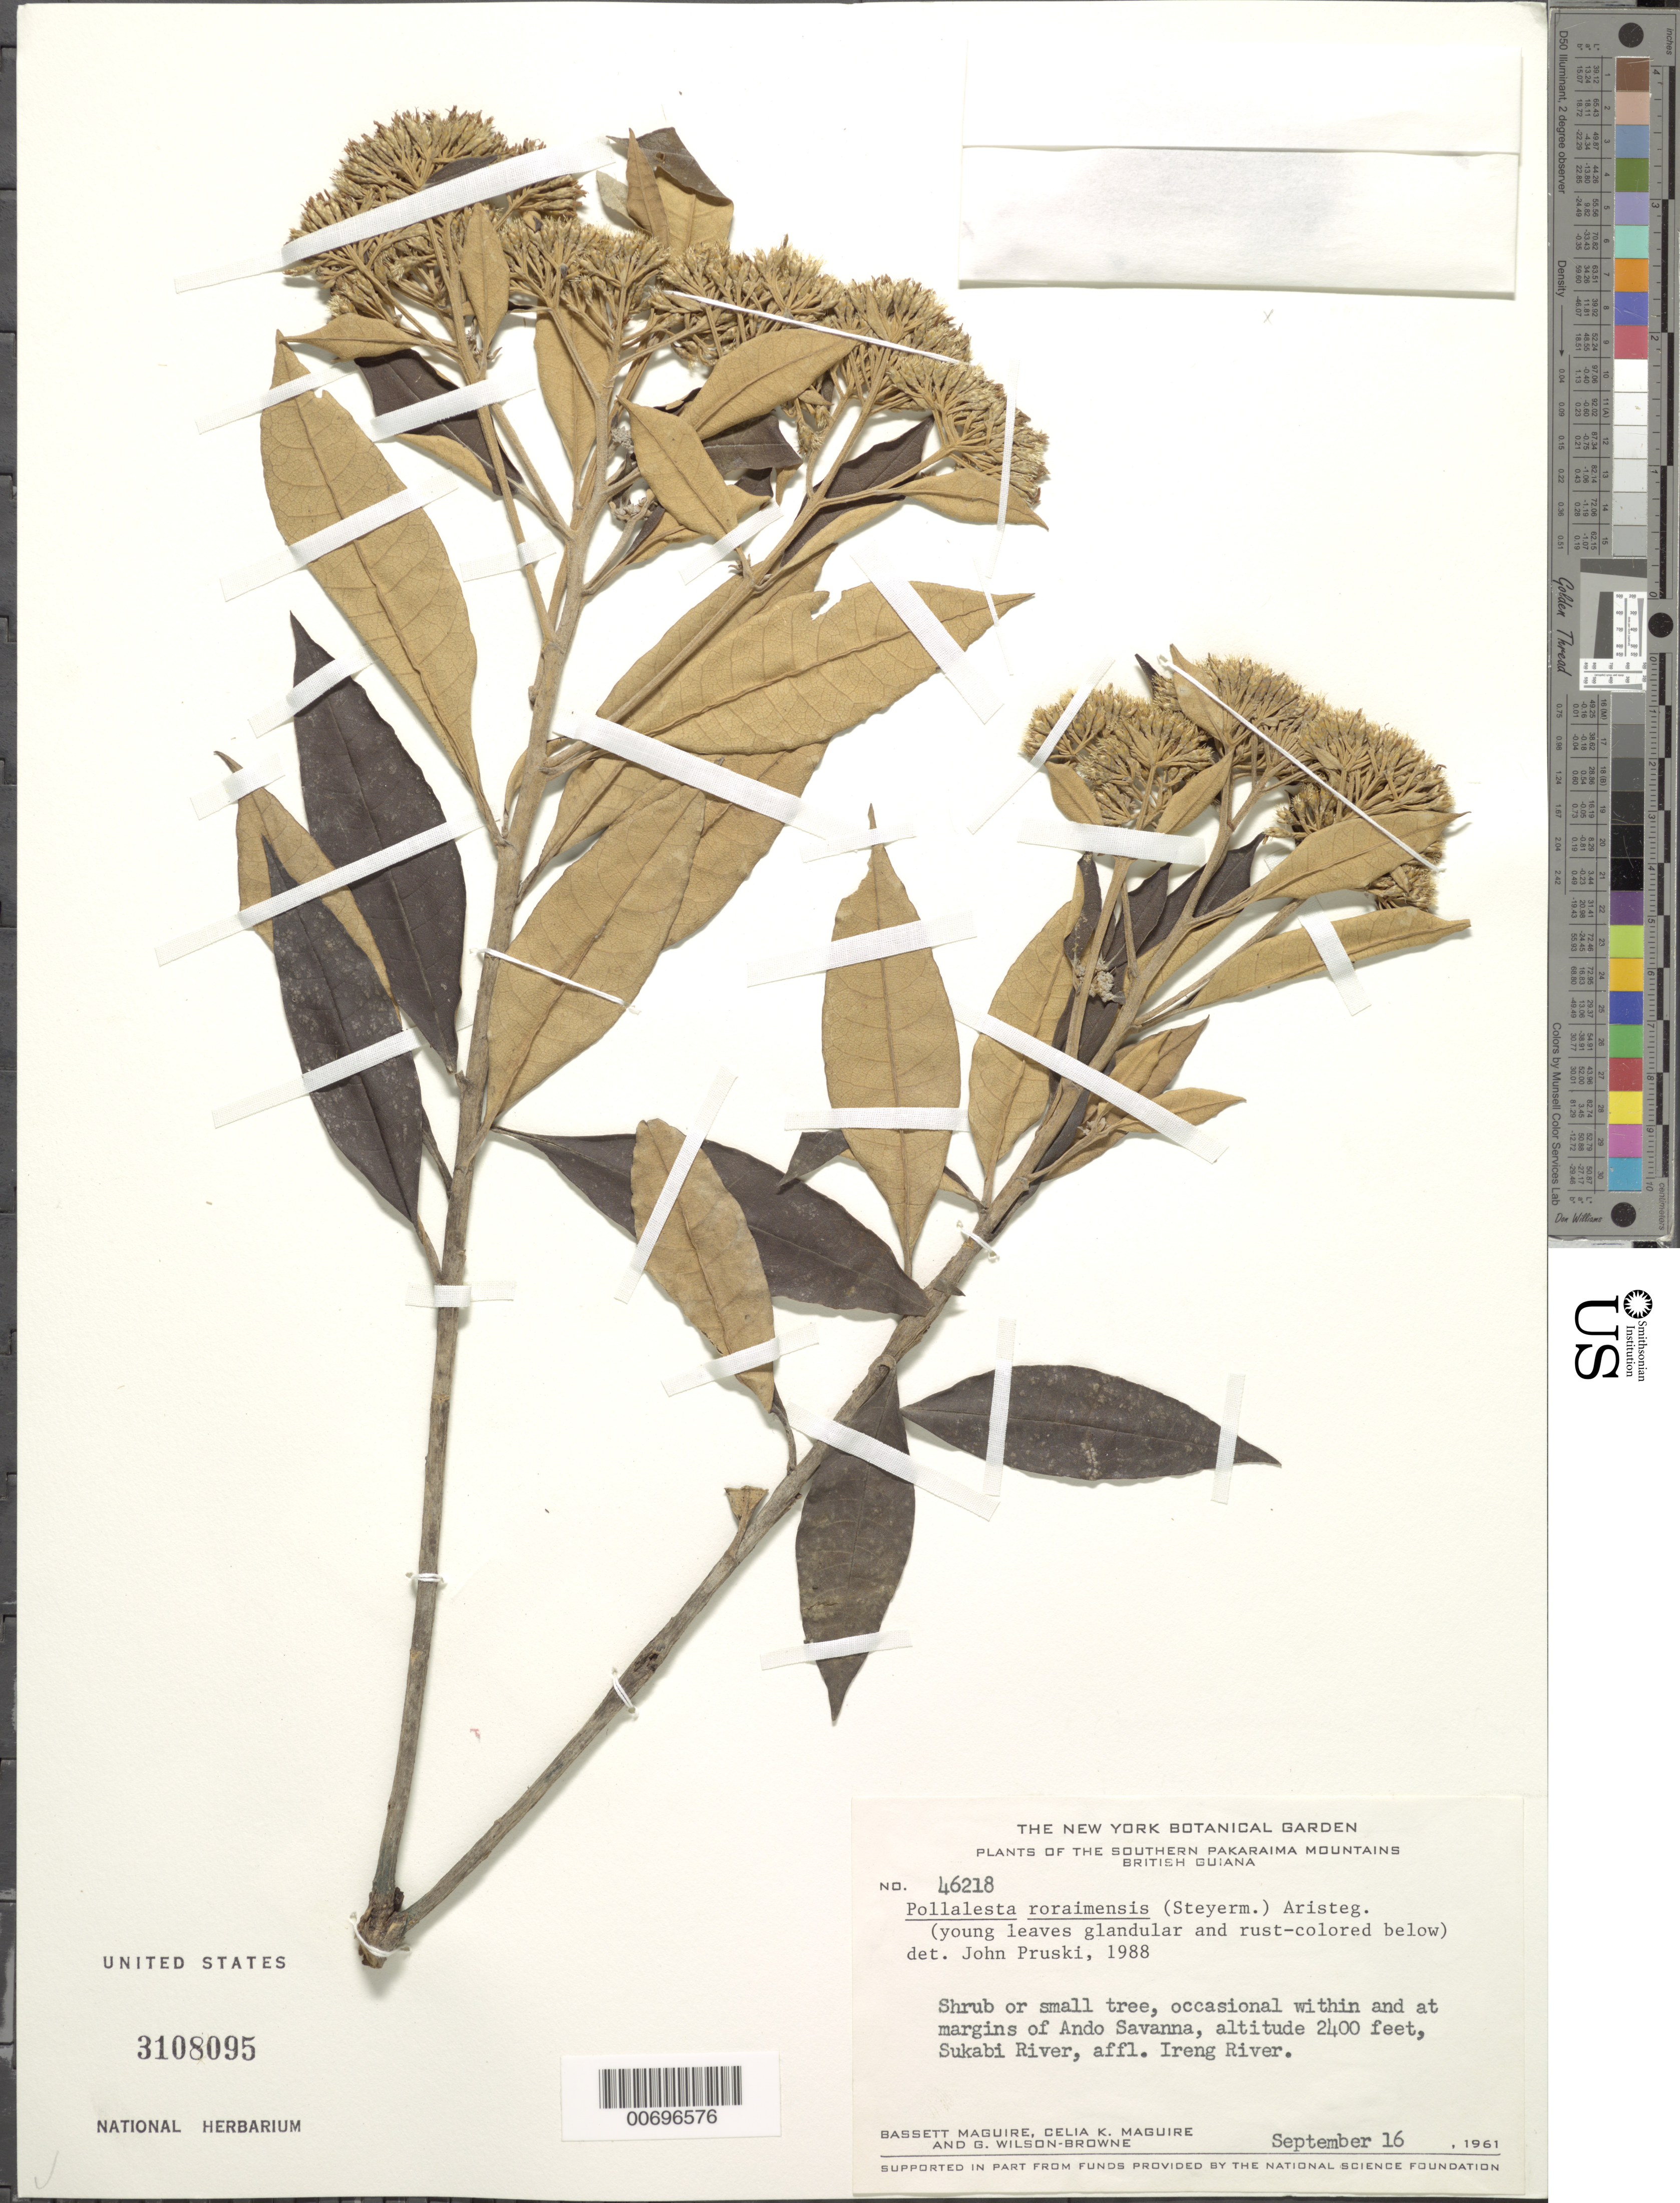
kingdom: Plantae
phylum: Tracheophyta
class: Magnoliopsida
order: Asterales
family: Asteraceae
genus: Piptocoma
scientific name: Piptocoma roraimensis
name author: (Steyerm.) Pruski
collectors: B. Maguire, C. K. Maguire & G. Wilson-Browne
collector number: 46218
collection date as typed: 16-Sep-61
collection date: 1961-09-16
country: Guyana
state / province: Potaro-Siparuni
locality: Pakaraima Mts., Ando Savanna, Sukabi River, affl. Ireng River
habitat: Margins of Ando Savanna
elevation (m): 732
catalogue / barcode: US 3108095